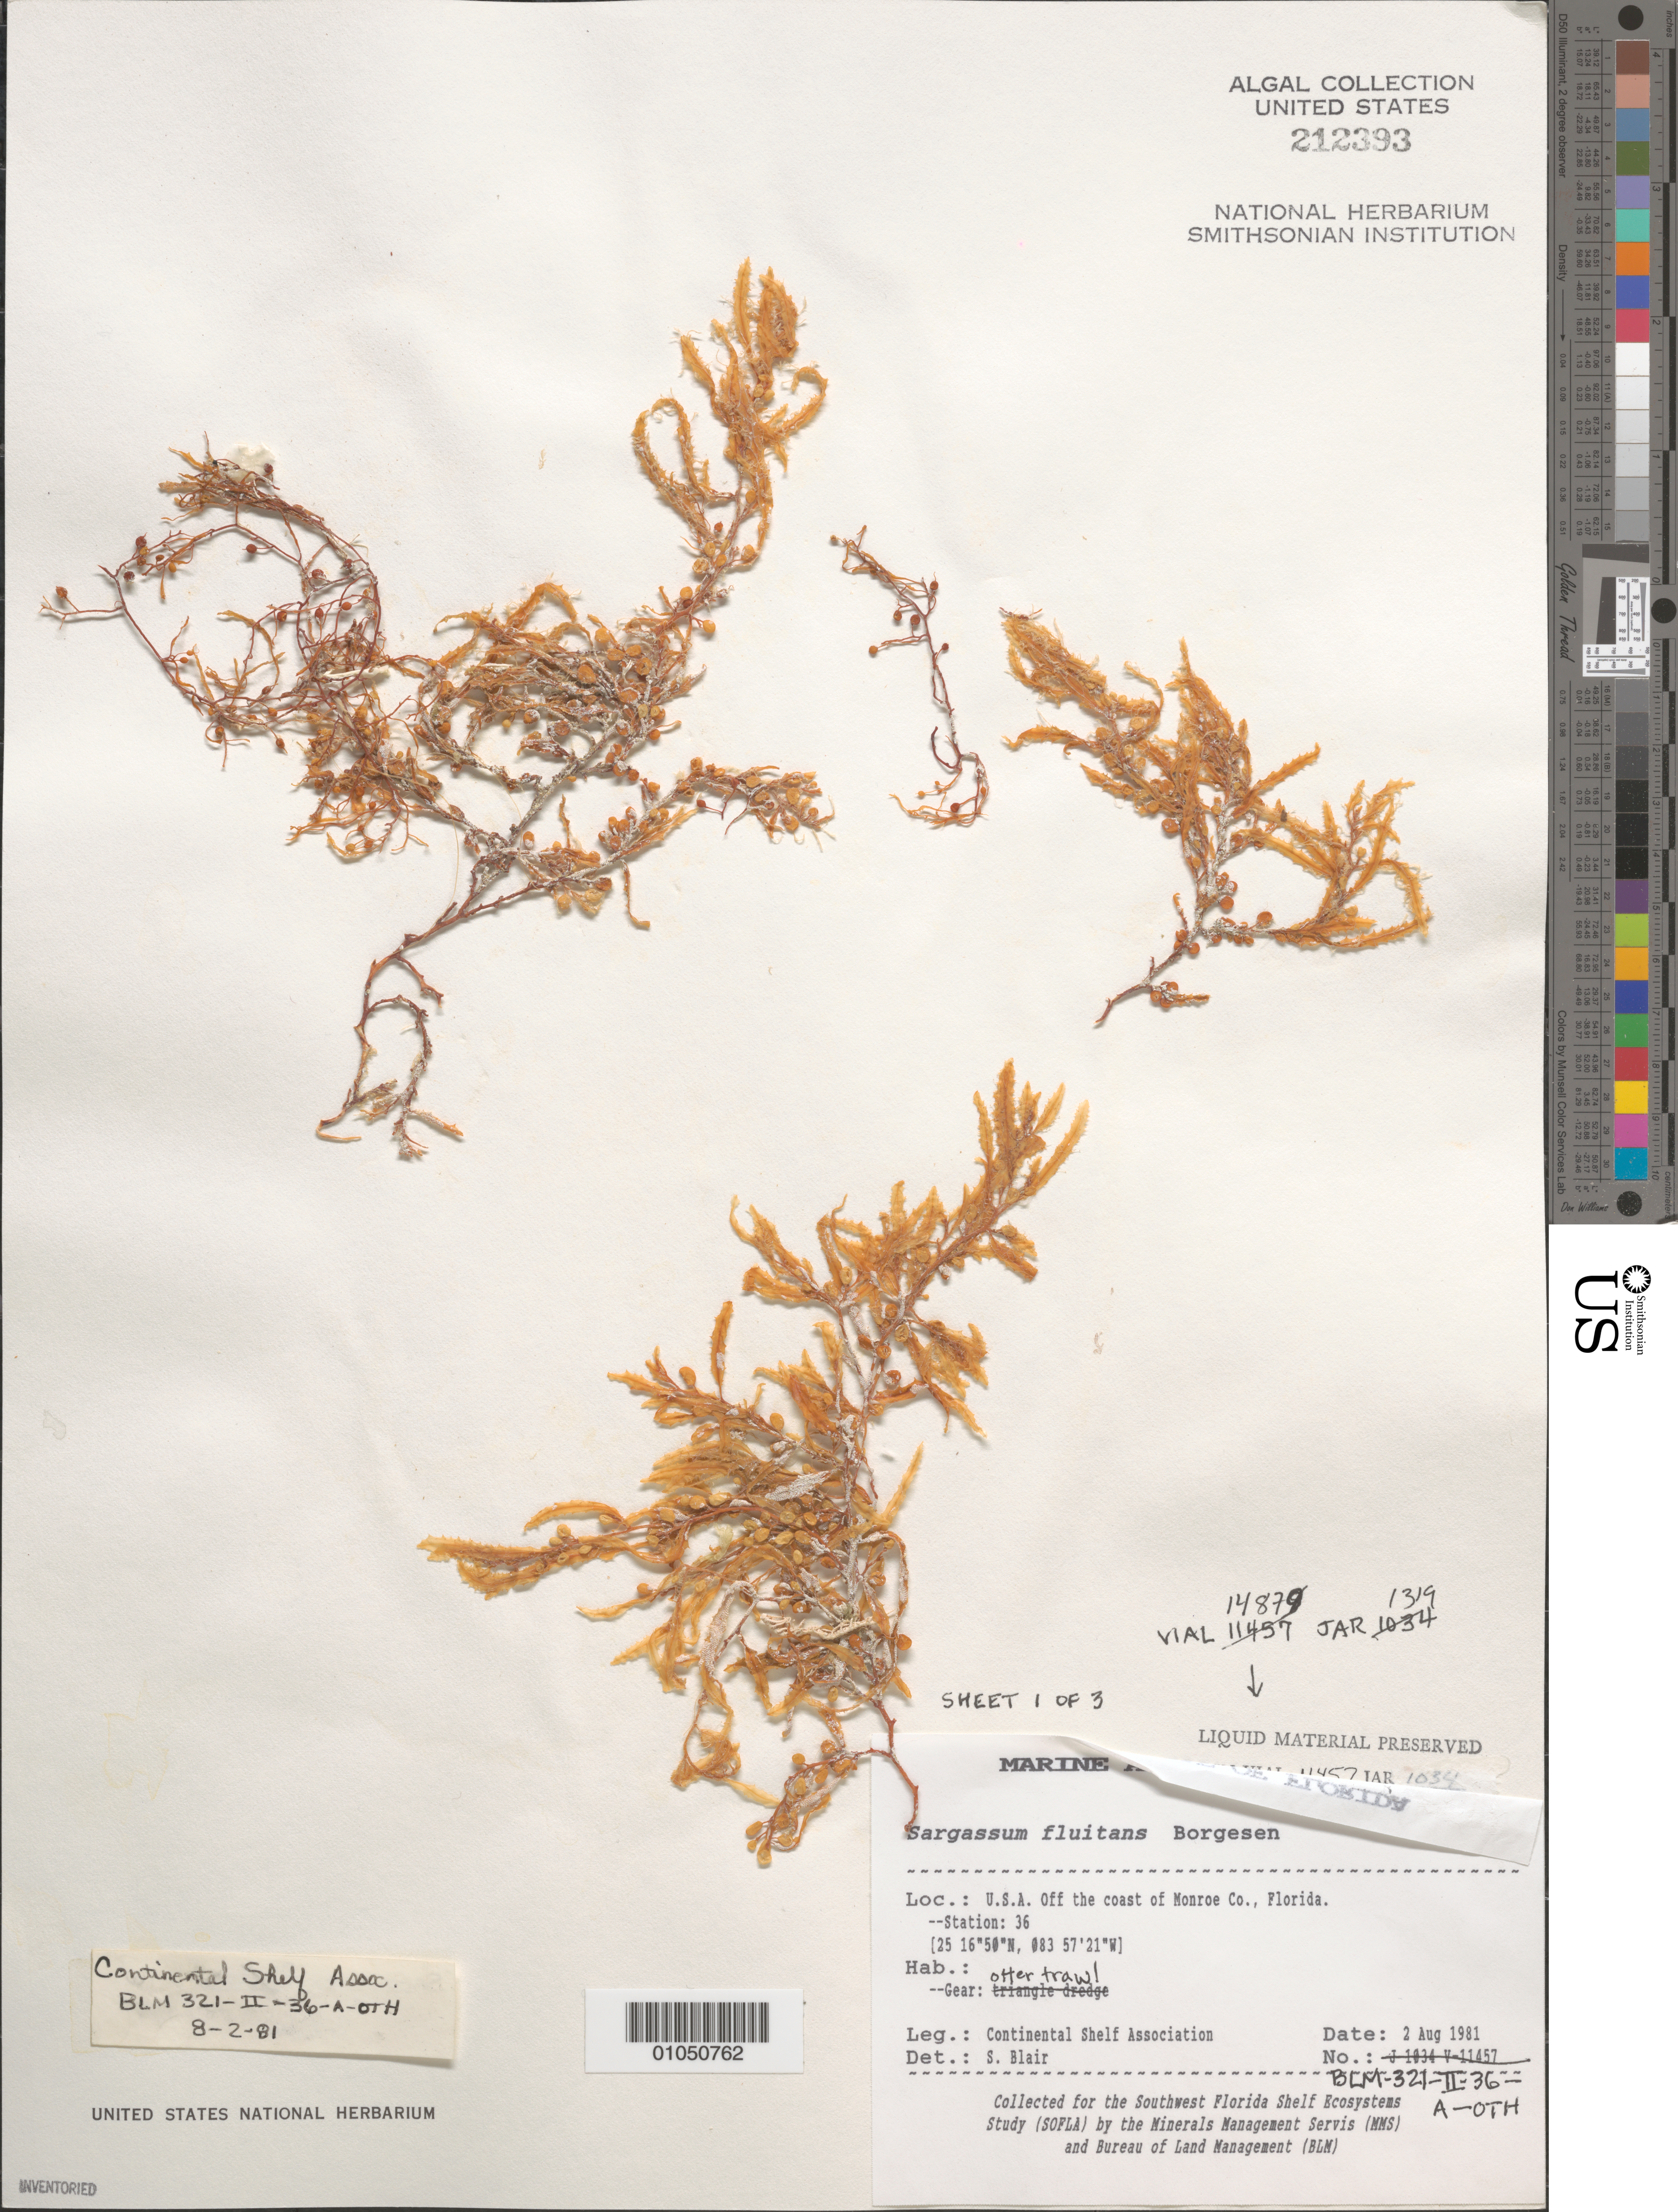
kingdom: Chromista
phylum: Ochrophyta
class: Phaeophyceae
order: Fucales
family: Sargassaceae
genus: Sargassum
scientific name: Sargassum fluitans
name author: (Børgesen) Børgesen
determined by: Blair, S. M.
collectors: Continental Shelf Associates for the MMS/BLM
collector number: BLM-321-II-36-A-OTH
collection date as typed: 02 Aug 1981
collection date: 1981-08-02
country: United States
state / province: Florida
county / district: Monroe County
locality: Gulf of Mexico off coast of Monroe County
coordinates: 25 16'50"N, 083 57'21"W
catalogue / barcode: US 212393